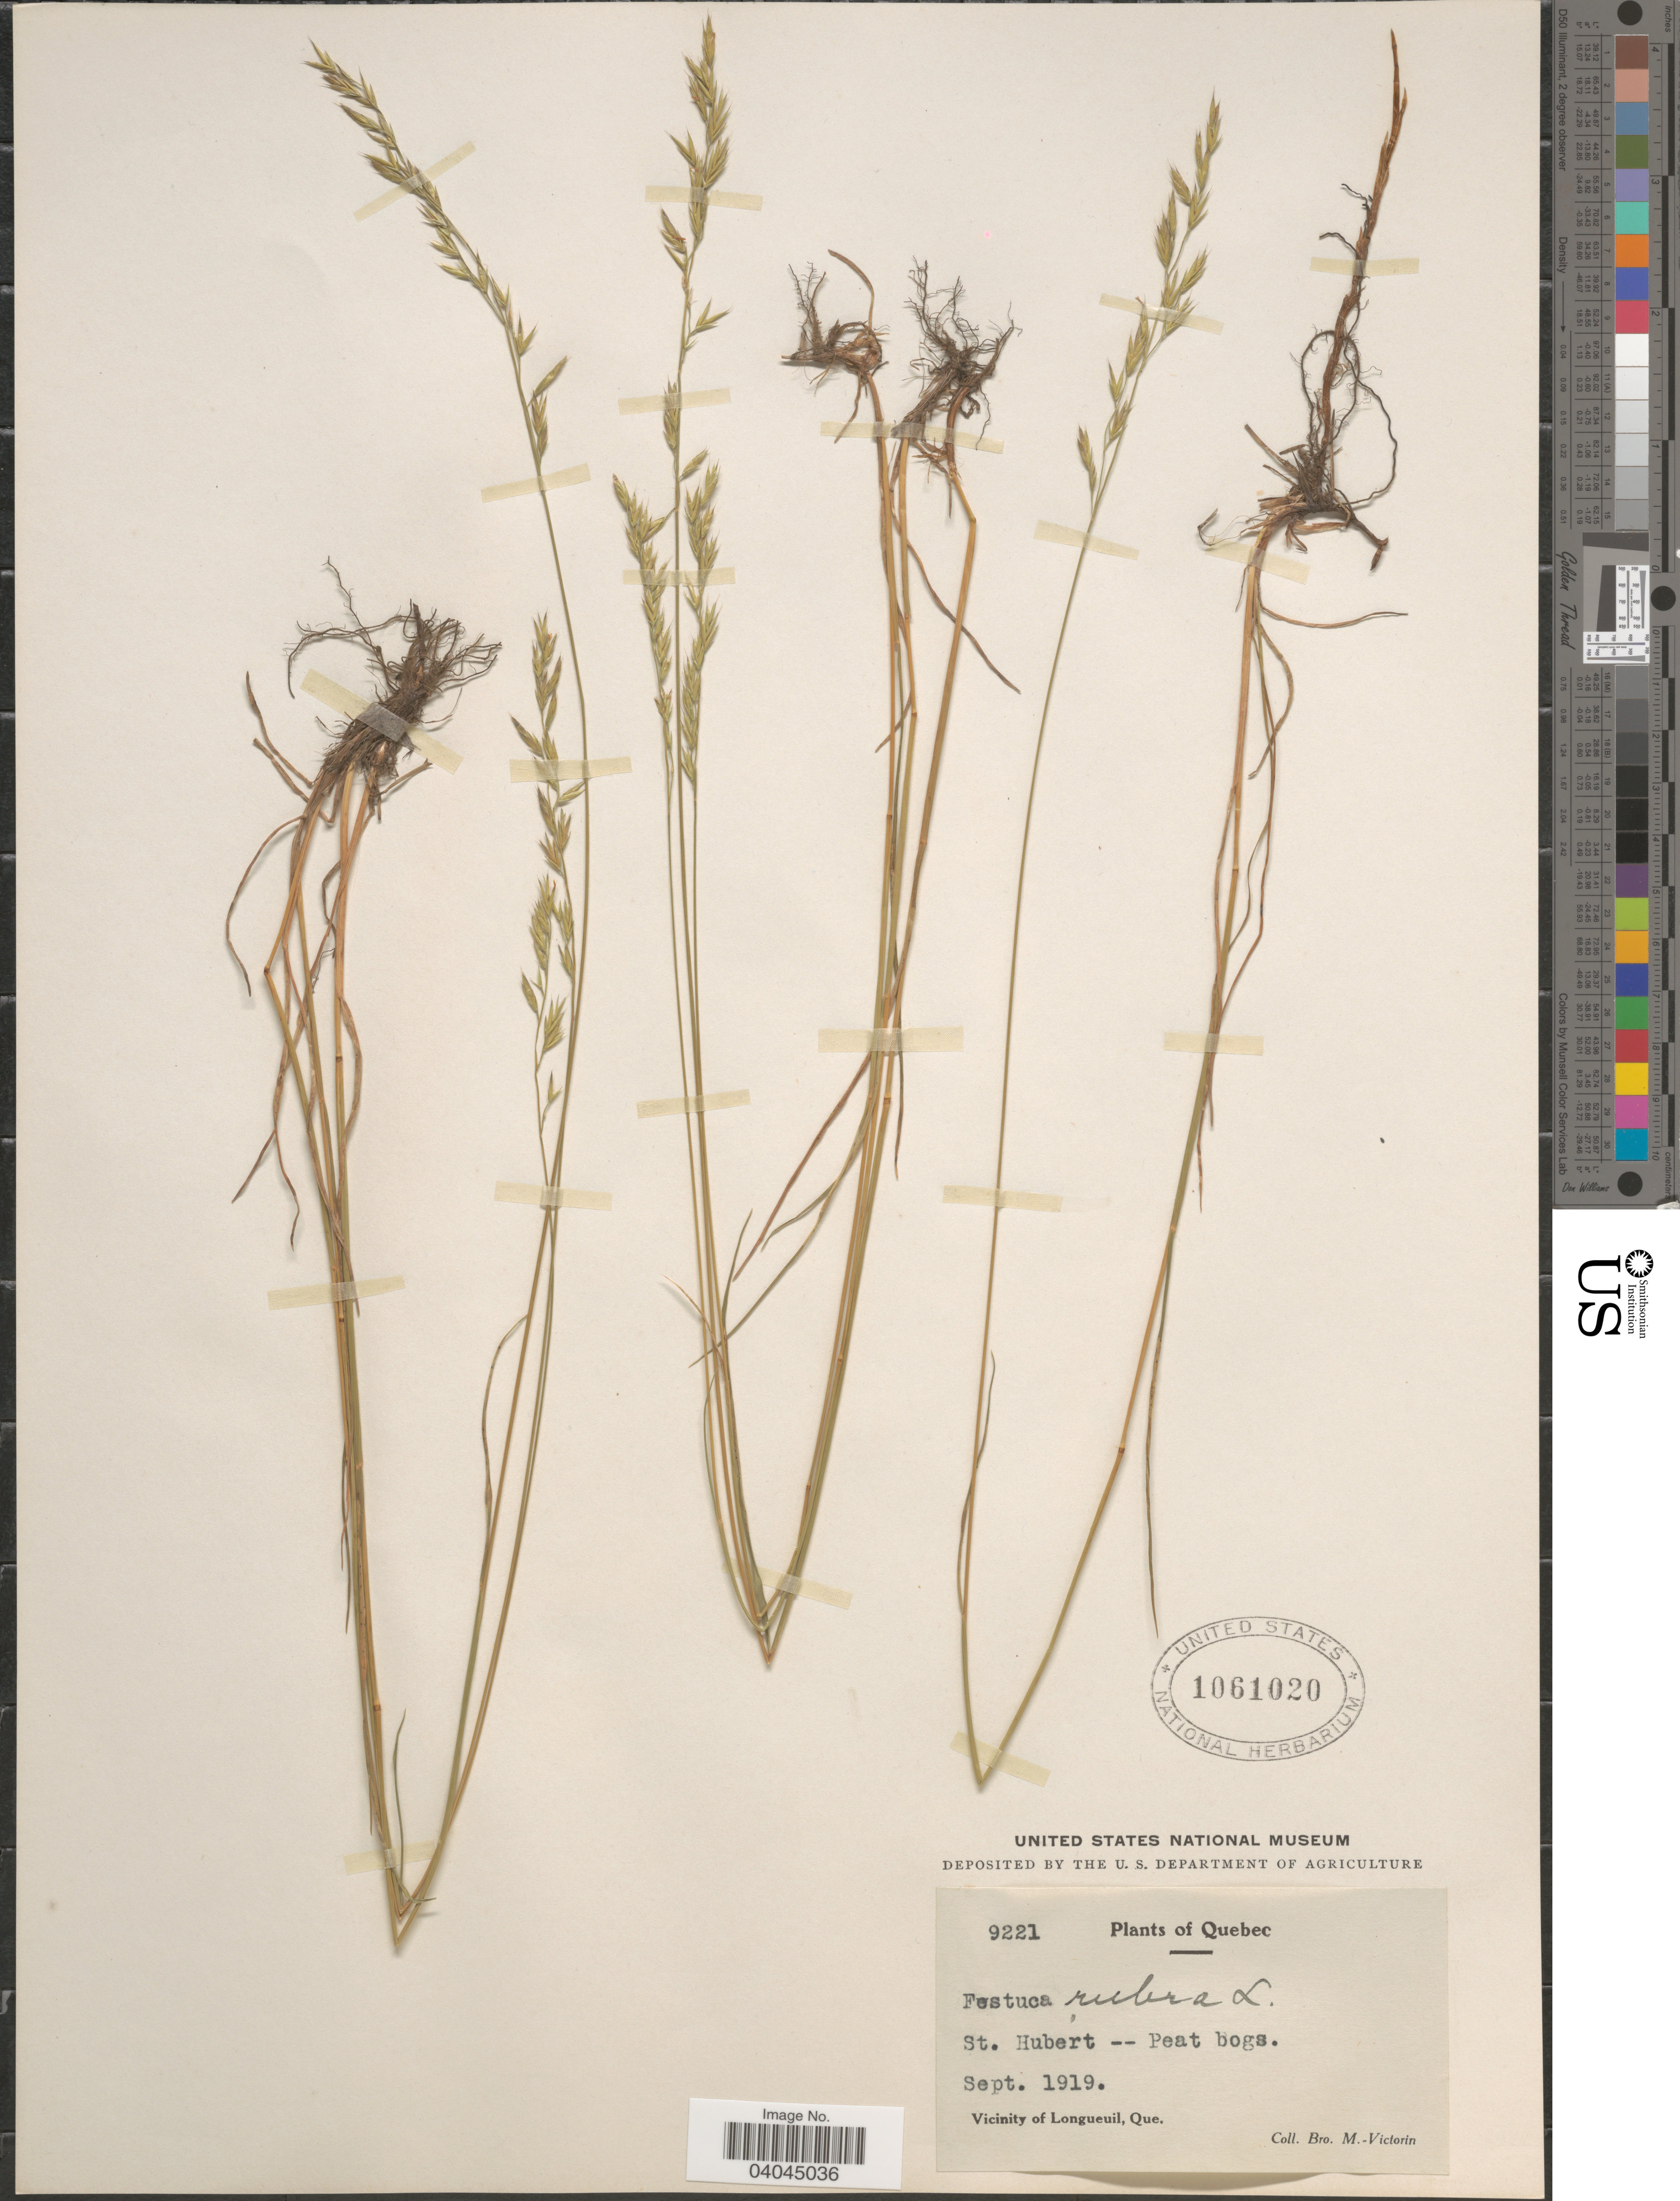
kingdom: Plantae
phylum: Tracheophyta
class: Liliopsida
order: Poales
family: Poaceae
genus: Festuca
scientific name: Festuca rubra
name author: L.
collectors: Fr. Marie-Victorin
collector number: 9221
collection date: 1919-09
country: Canada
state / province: Quebec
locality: St. Hubert -- Peat bogs. Vicinity of Longueuil.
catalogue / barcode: US 1061020